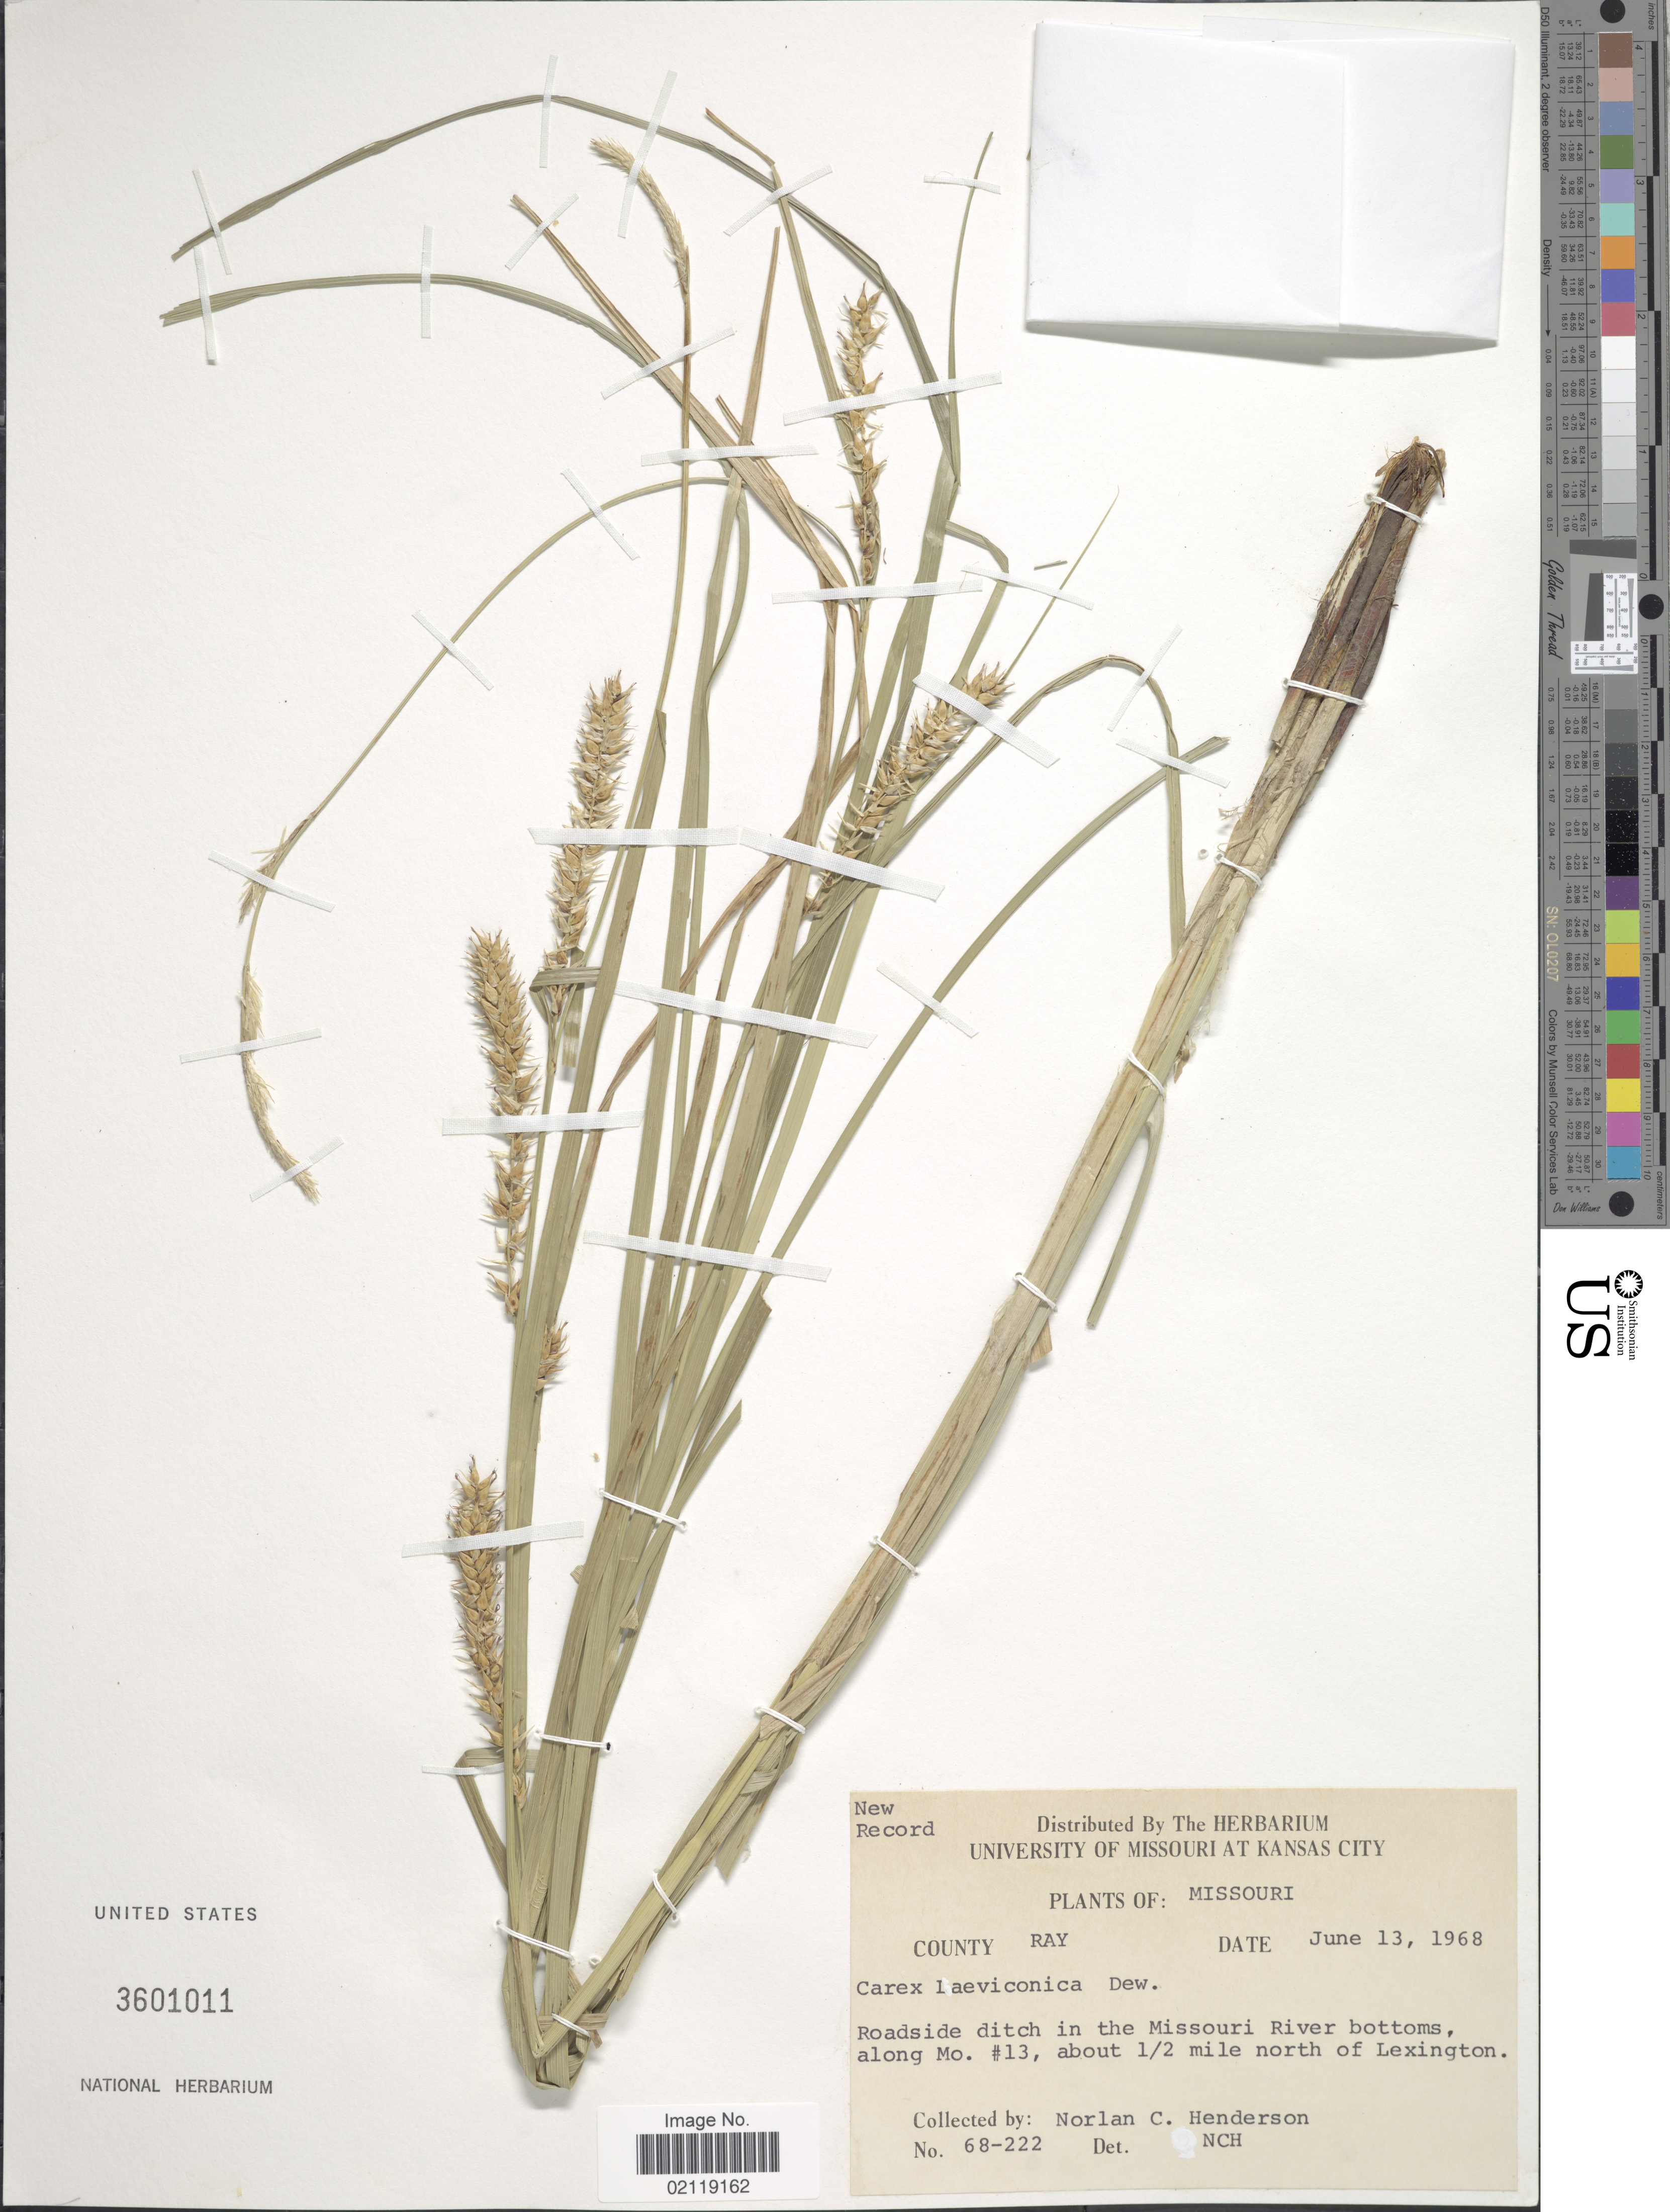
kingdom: Plantae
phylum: Tracheophyta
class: Liliopsida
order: Poales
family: Cyperaceae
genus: Carex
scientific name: Carex laeviconica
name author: Dewey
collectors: N. C. Henderson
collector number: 68-222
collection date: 1968-06-13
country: United States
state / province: Missouri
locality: County: Ray. Roadside ditch in the Missouri River bottoms, along Mo. #13, about 1/2 mile north of Lexington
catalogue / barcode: US 3601011